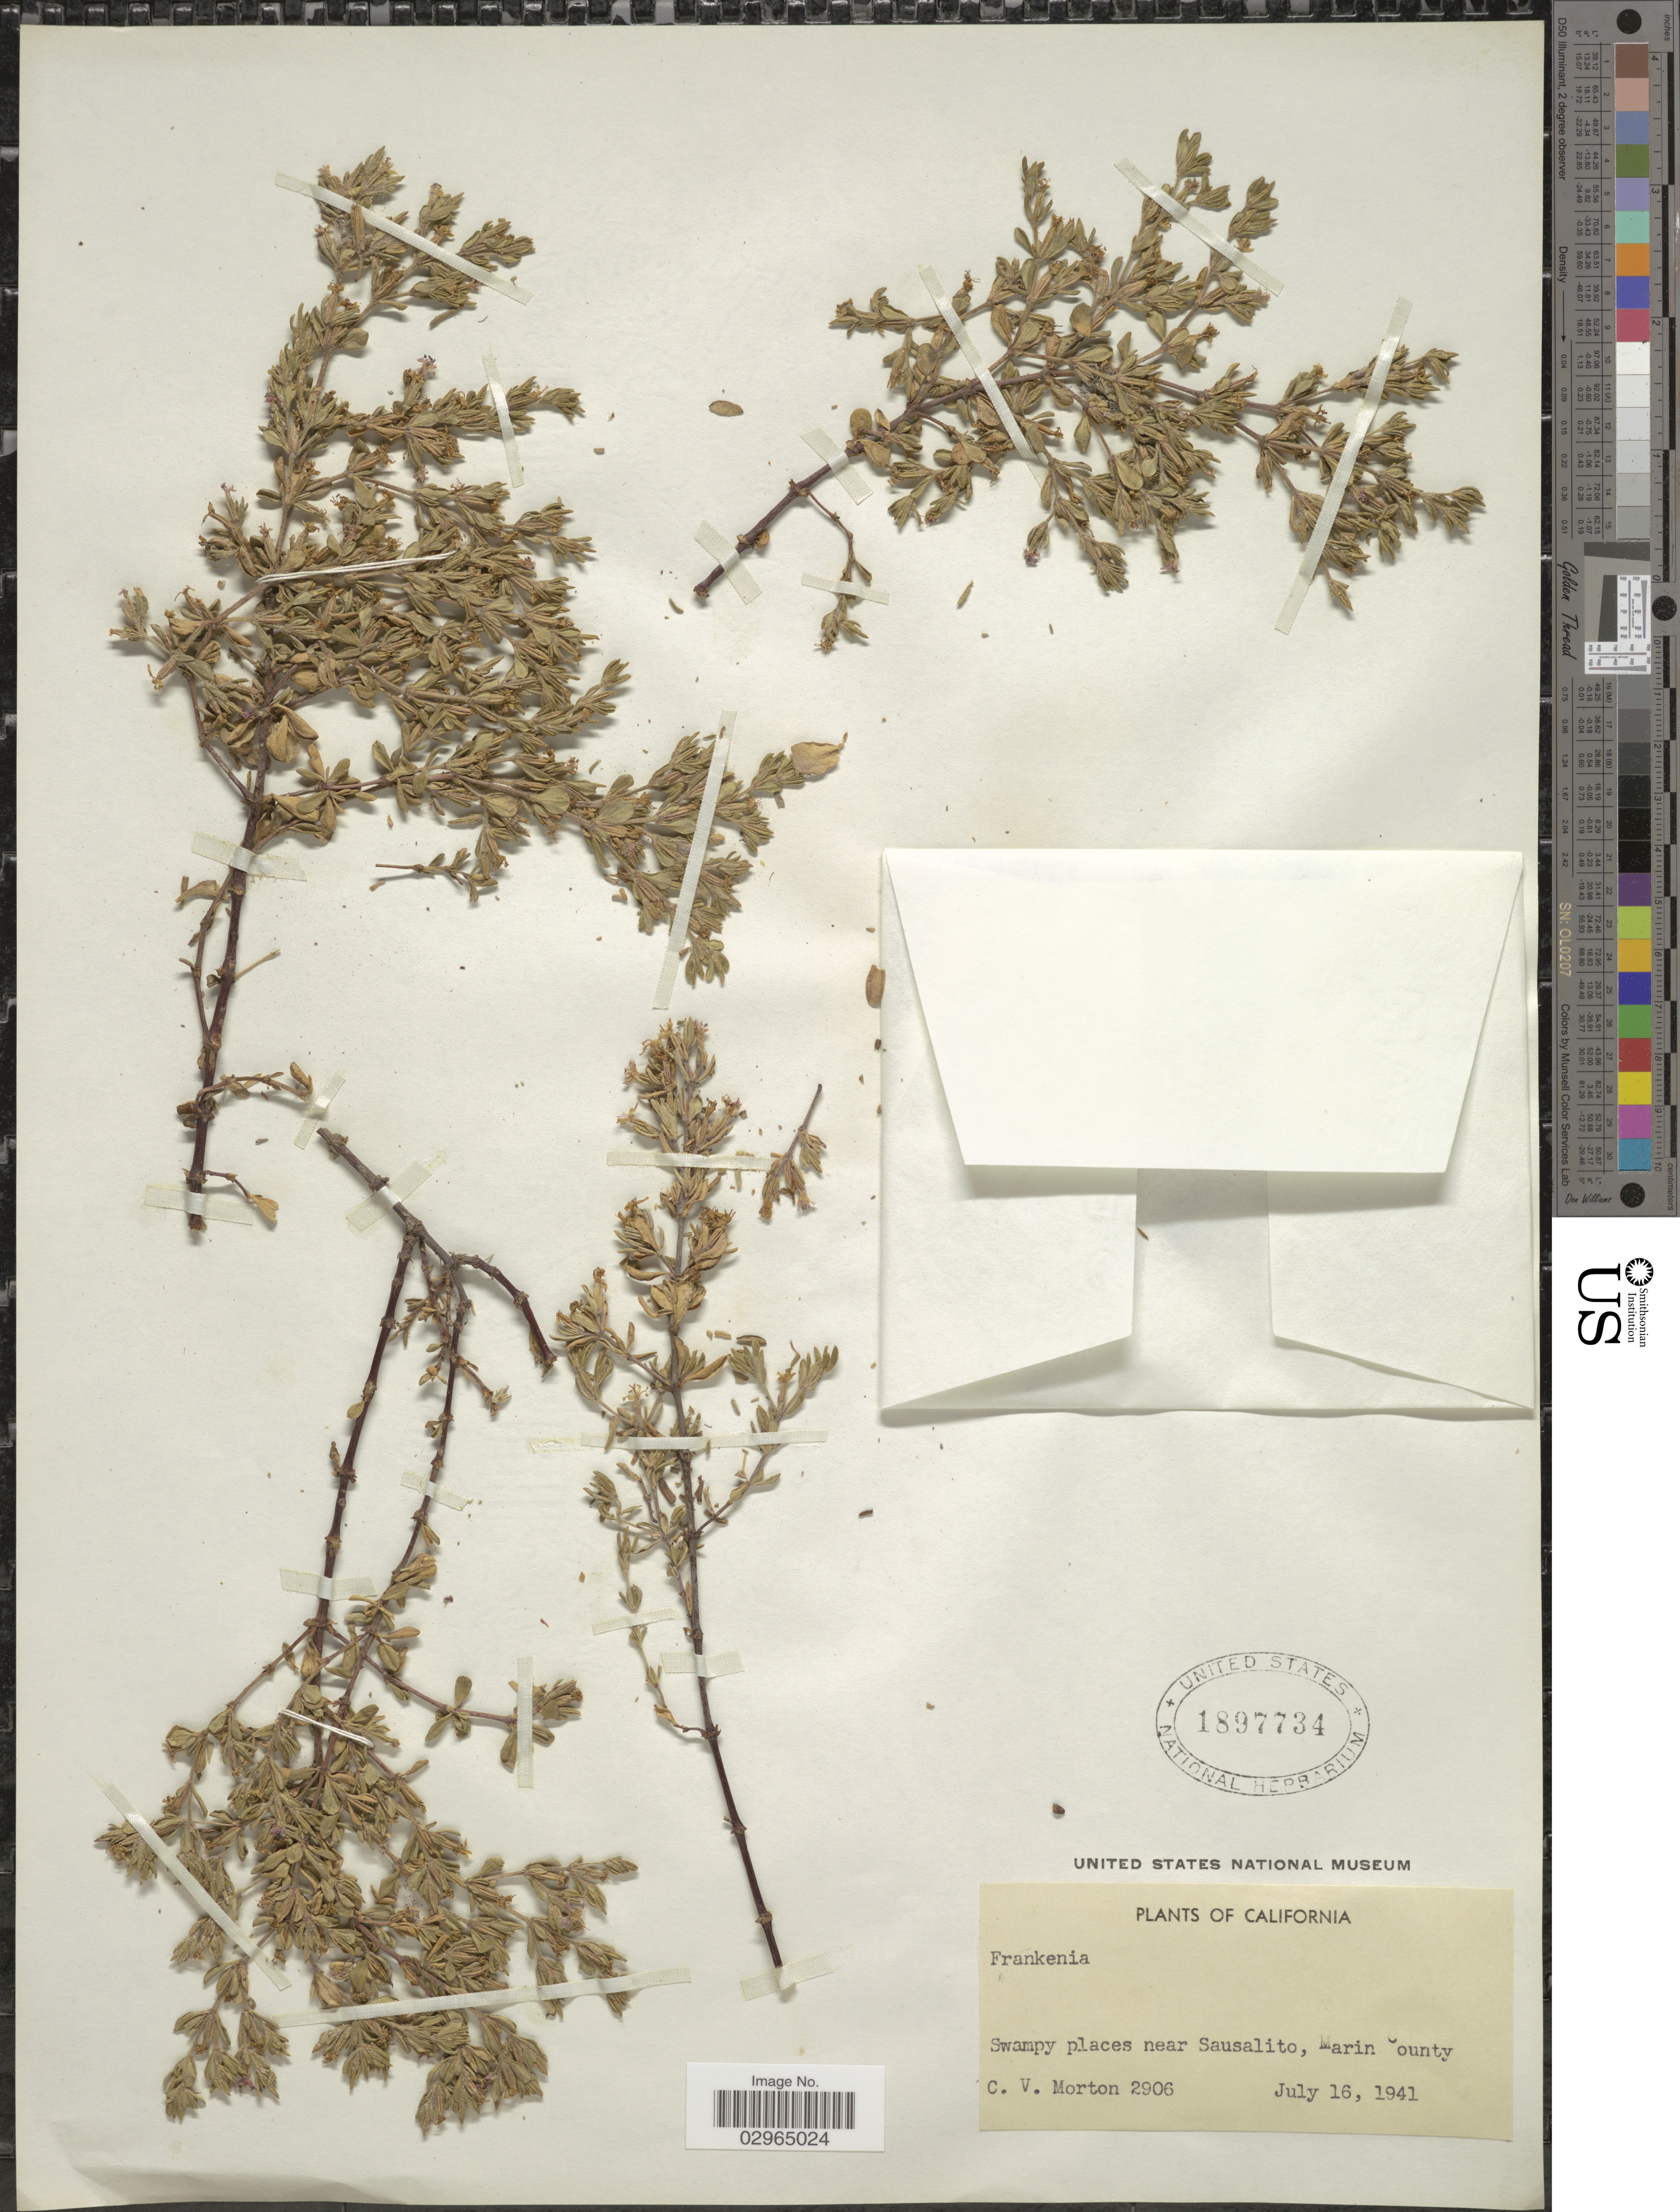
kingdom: Plantae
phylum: Tracheophyta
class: Magnoliopsida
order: Caryophyllales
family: Frankeniaceae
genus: Frankenia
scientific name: Frankenia sp.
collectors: C. V. Morton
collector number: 2906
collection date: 1941-07-16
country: United States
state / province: California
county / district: Marin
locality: Swampy places near Sausalito, Marin County.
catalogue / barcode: US 1897734